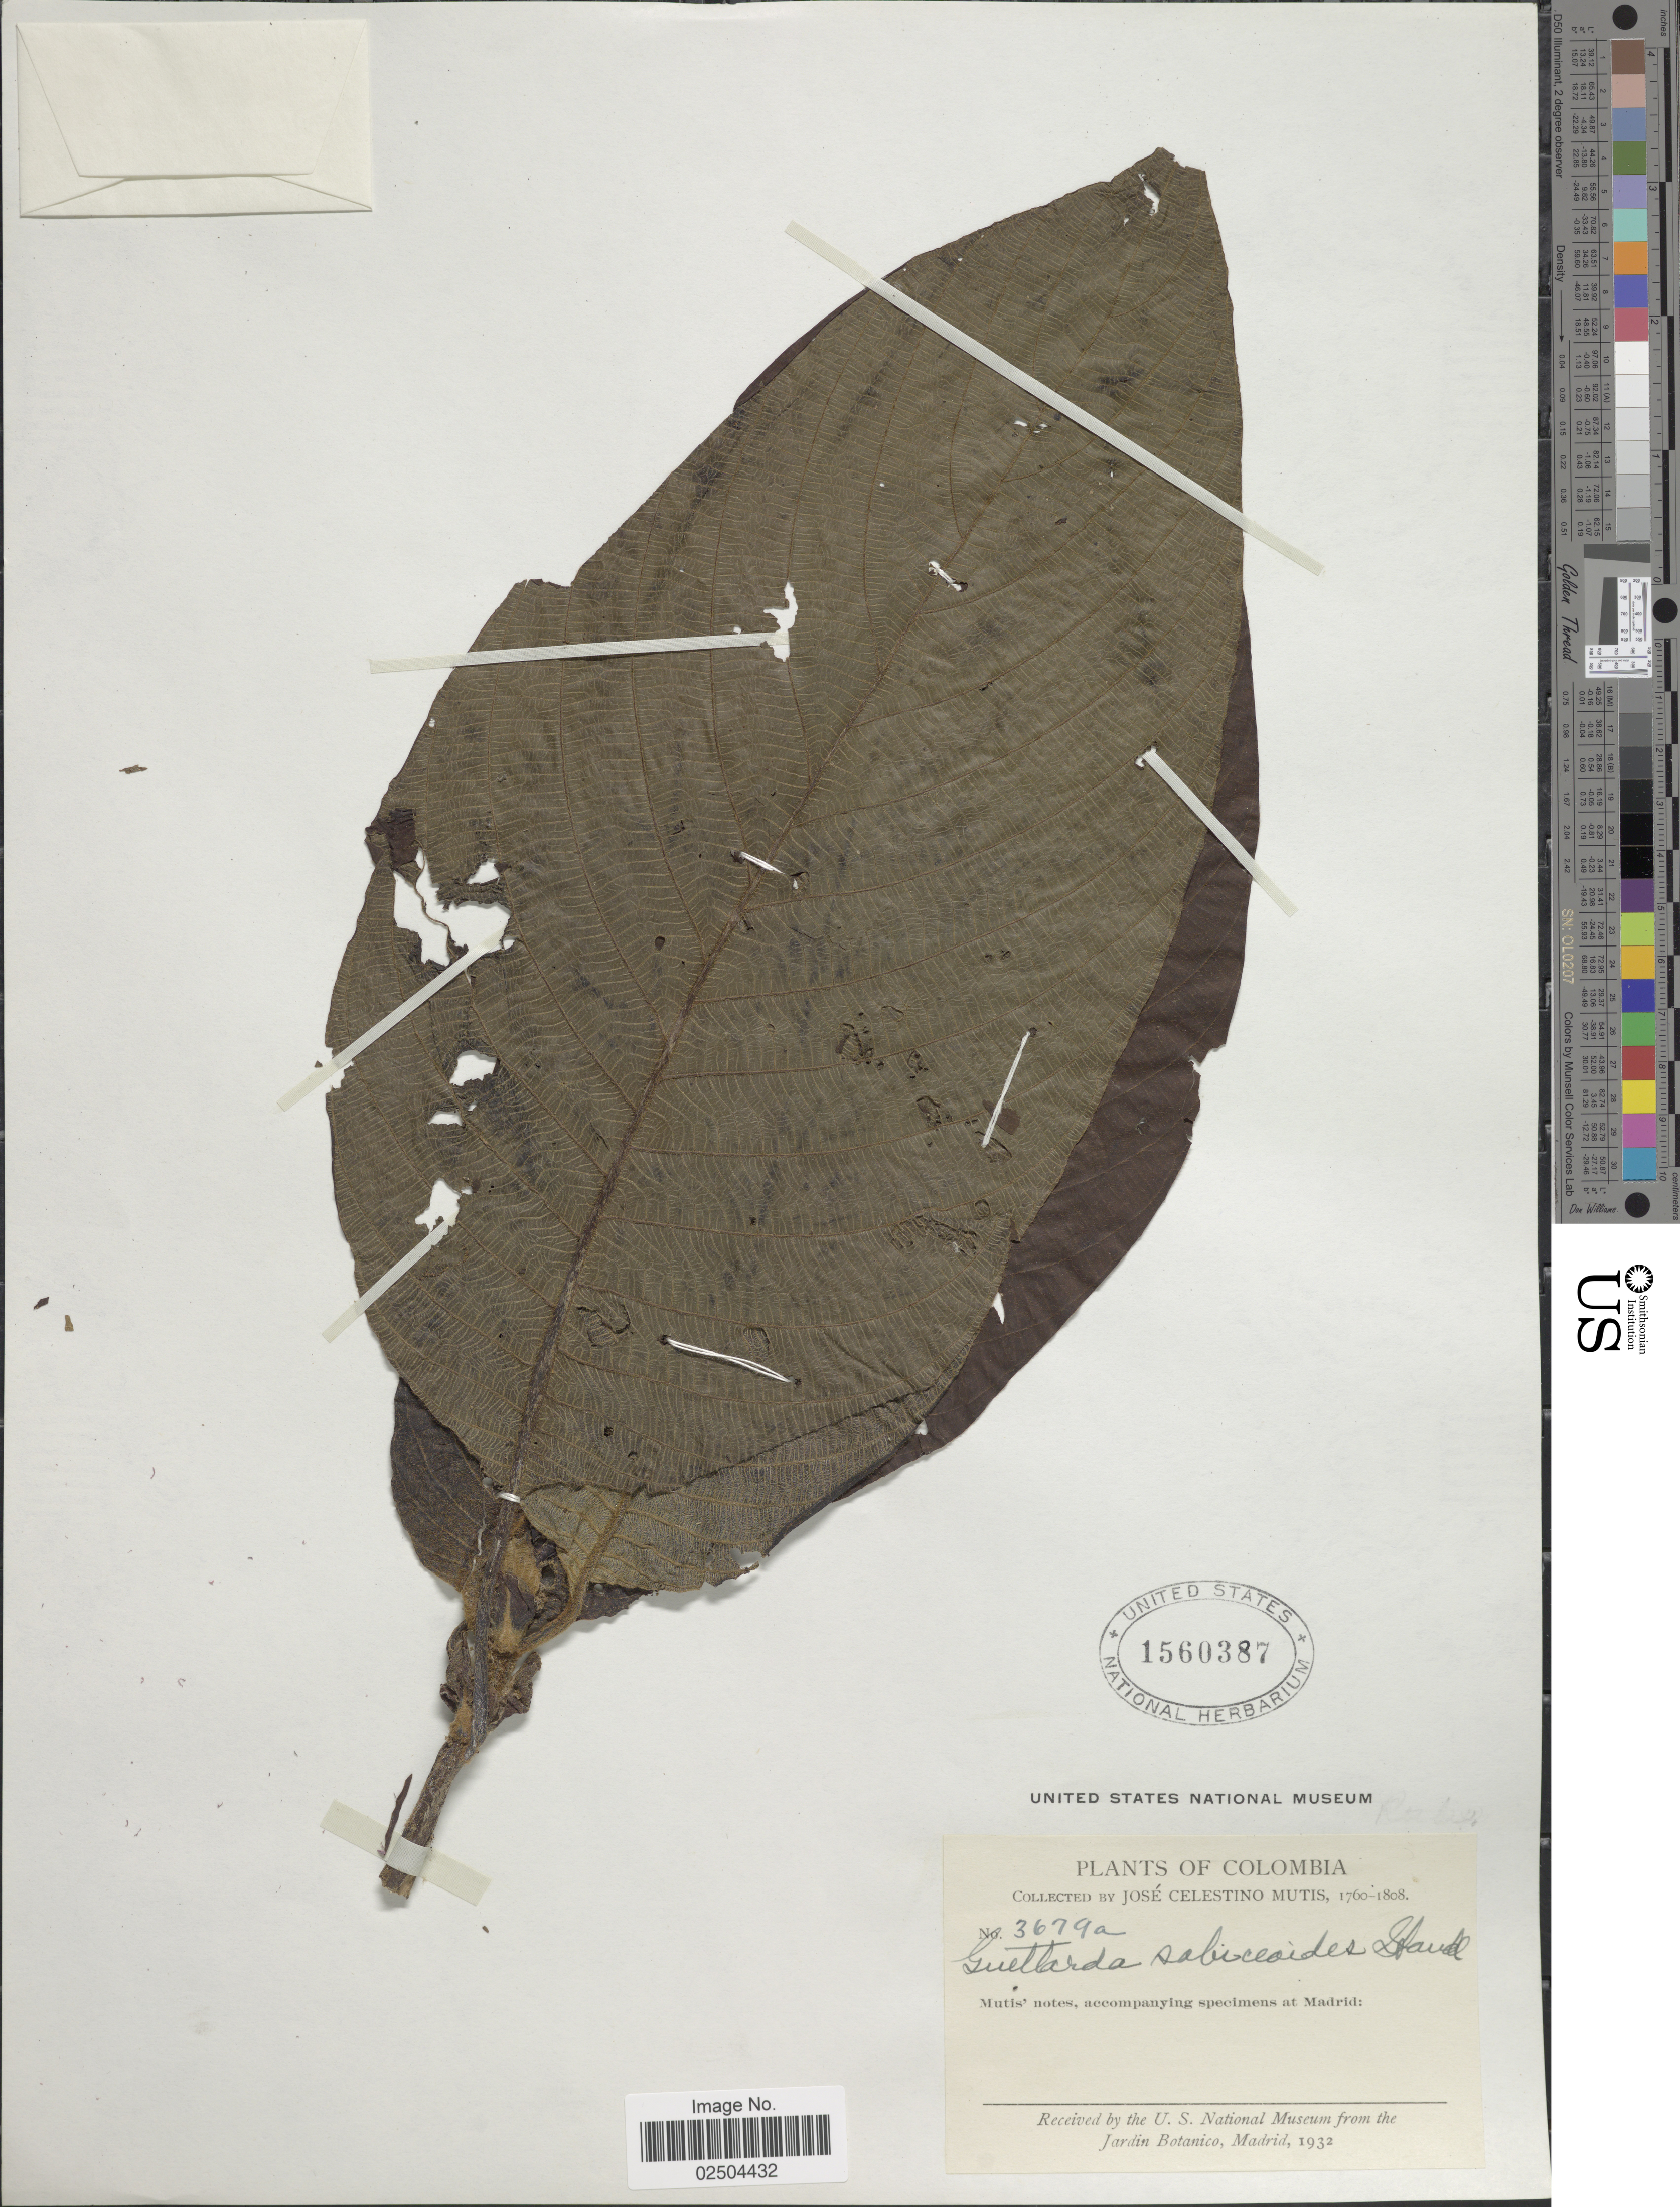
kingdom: Plantae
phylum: Tracheophyta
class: Magnoliopsida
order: Gentianales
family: Rubiaceae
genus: Guettarda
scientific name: Guettarda crispiflora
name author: Vahl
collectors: J. C. B. Mutis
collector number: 3679a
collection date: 1760/1808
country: Colombia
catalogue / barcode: US 1560387